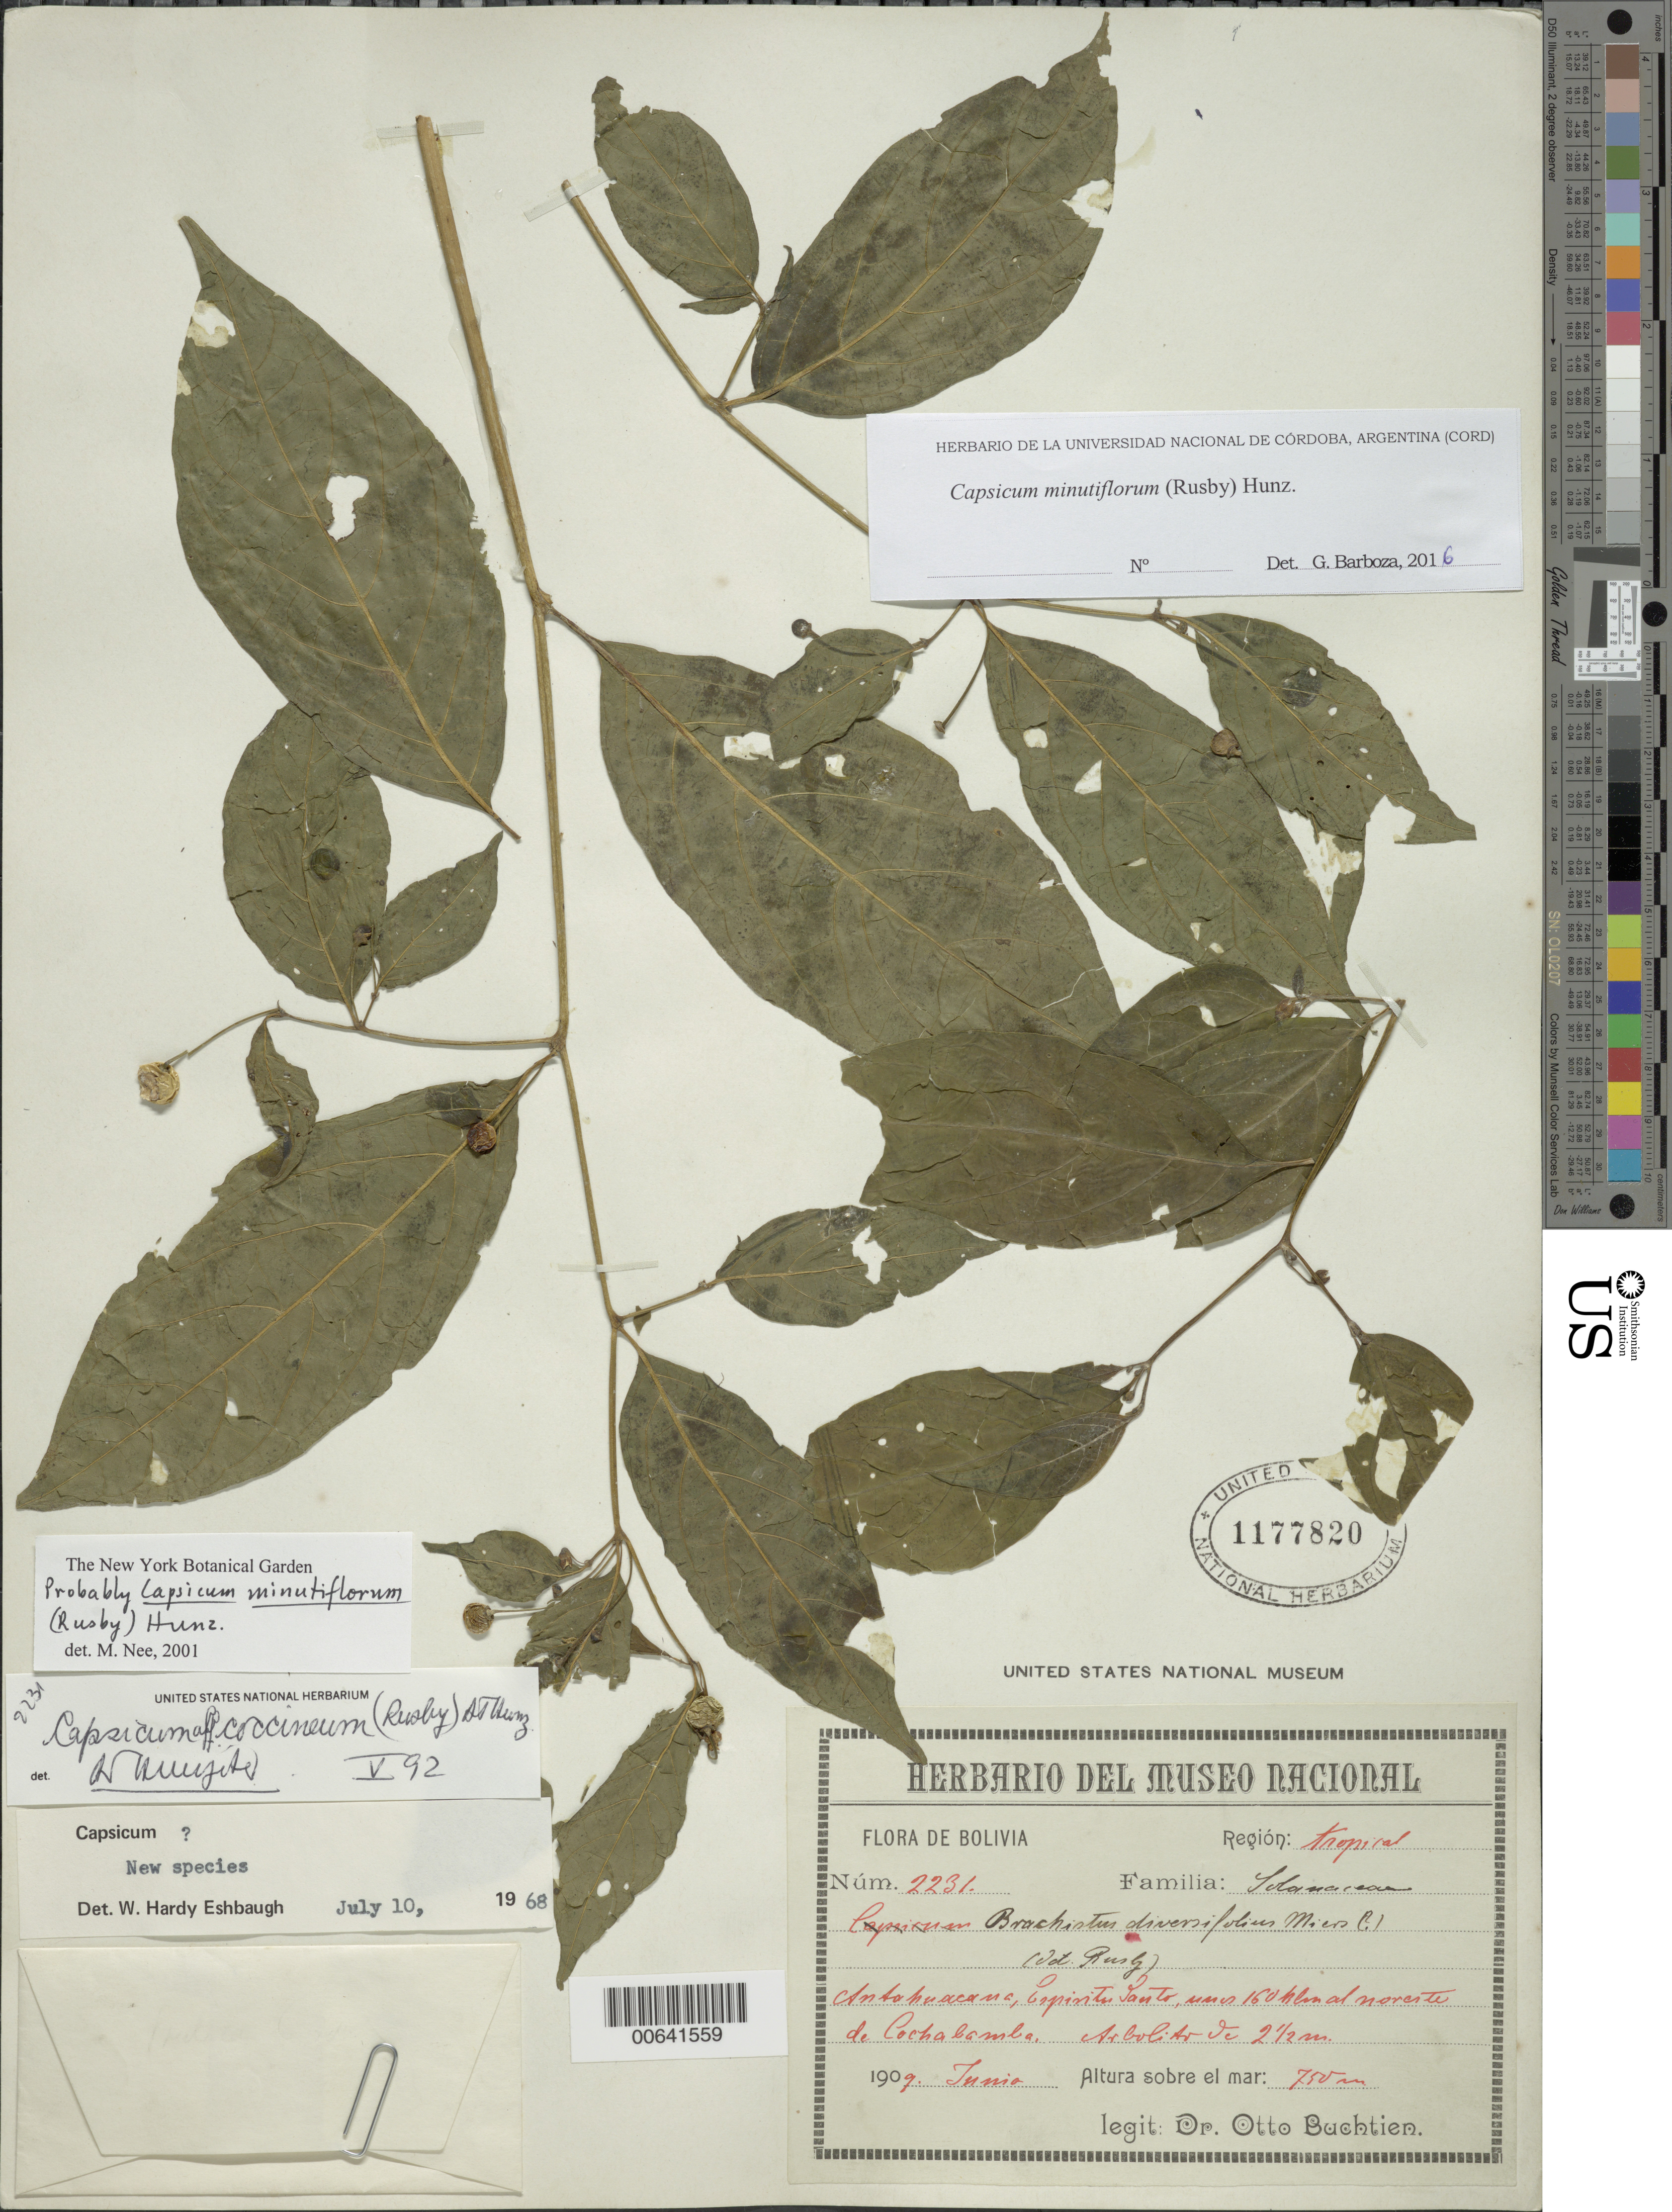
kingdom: Plantae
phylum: Tracheophyta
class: Magnoliopsida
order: Solanales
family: Solanaceae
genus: Capsicum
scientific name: Capsicum minutiflorum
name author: (Rusby) Hunz.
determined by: Barboza, G. E., (CORD), Museo Botanico - Cordoba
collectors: O. Buchtien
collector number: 2231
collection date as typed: Jun 1909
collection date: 1909-06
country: Bolivia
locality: Antahuacana, Espirito Santo, 160 km NE of Cochabamba.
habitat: Tropical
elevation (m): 750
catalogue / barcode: US 1177820